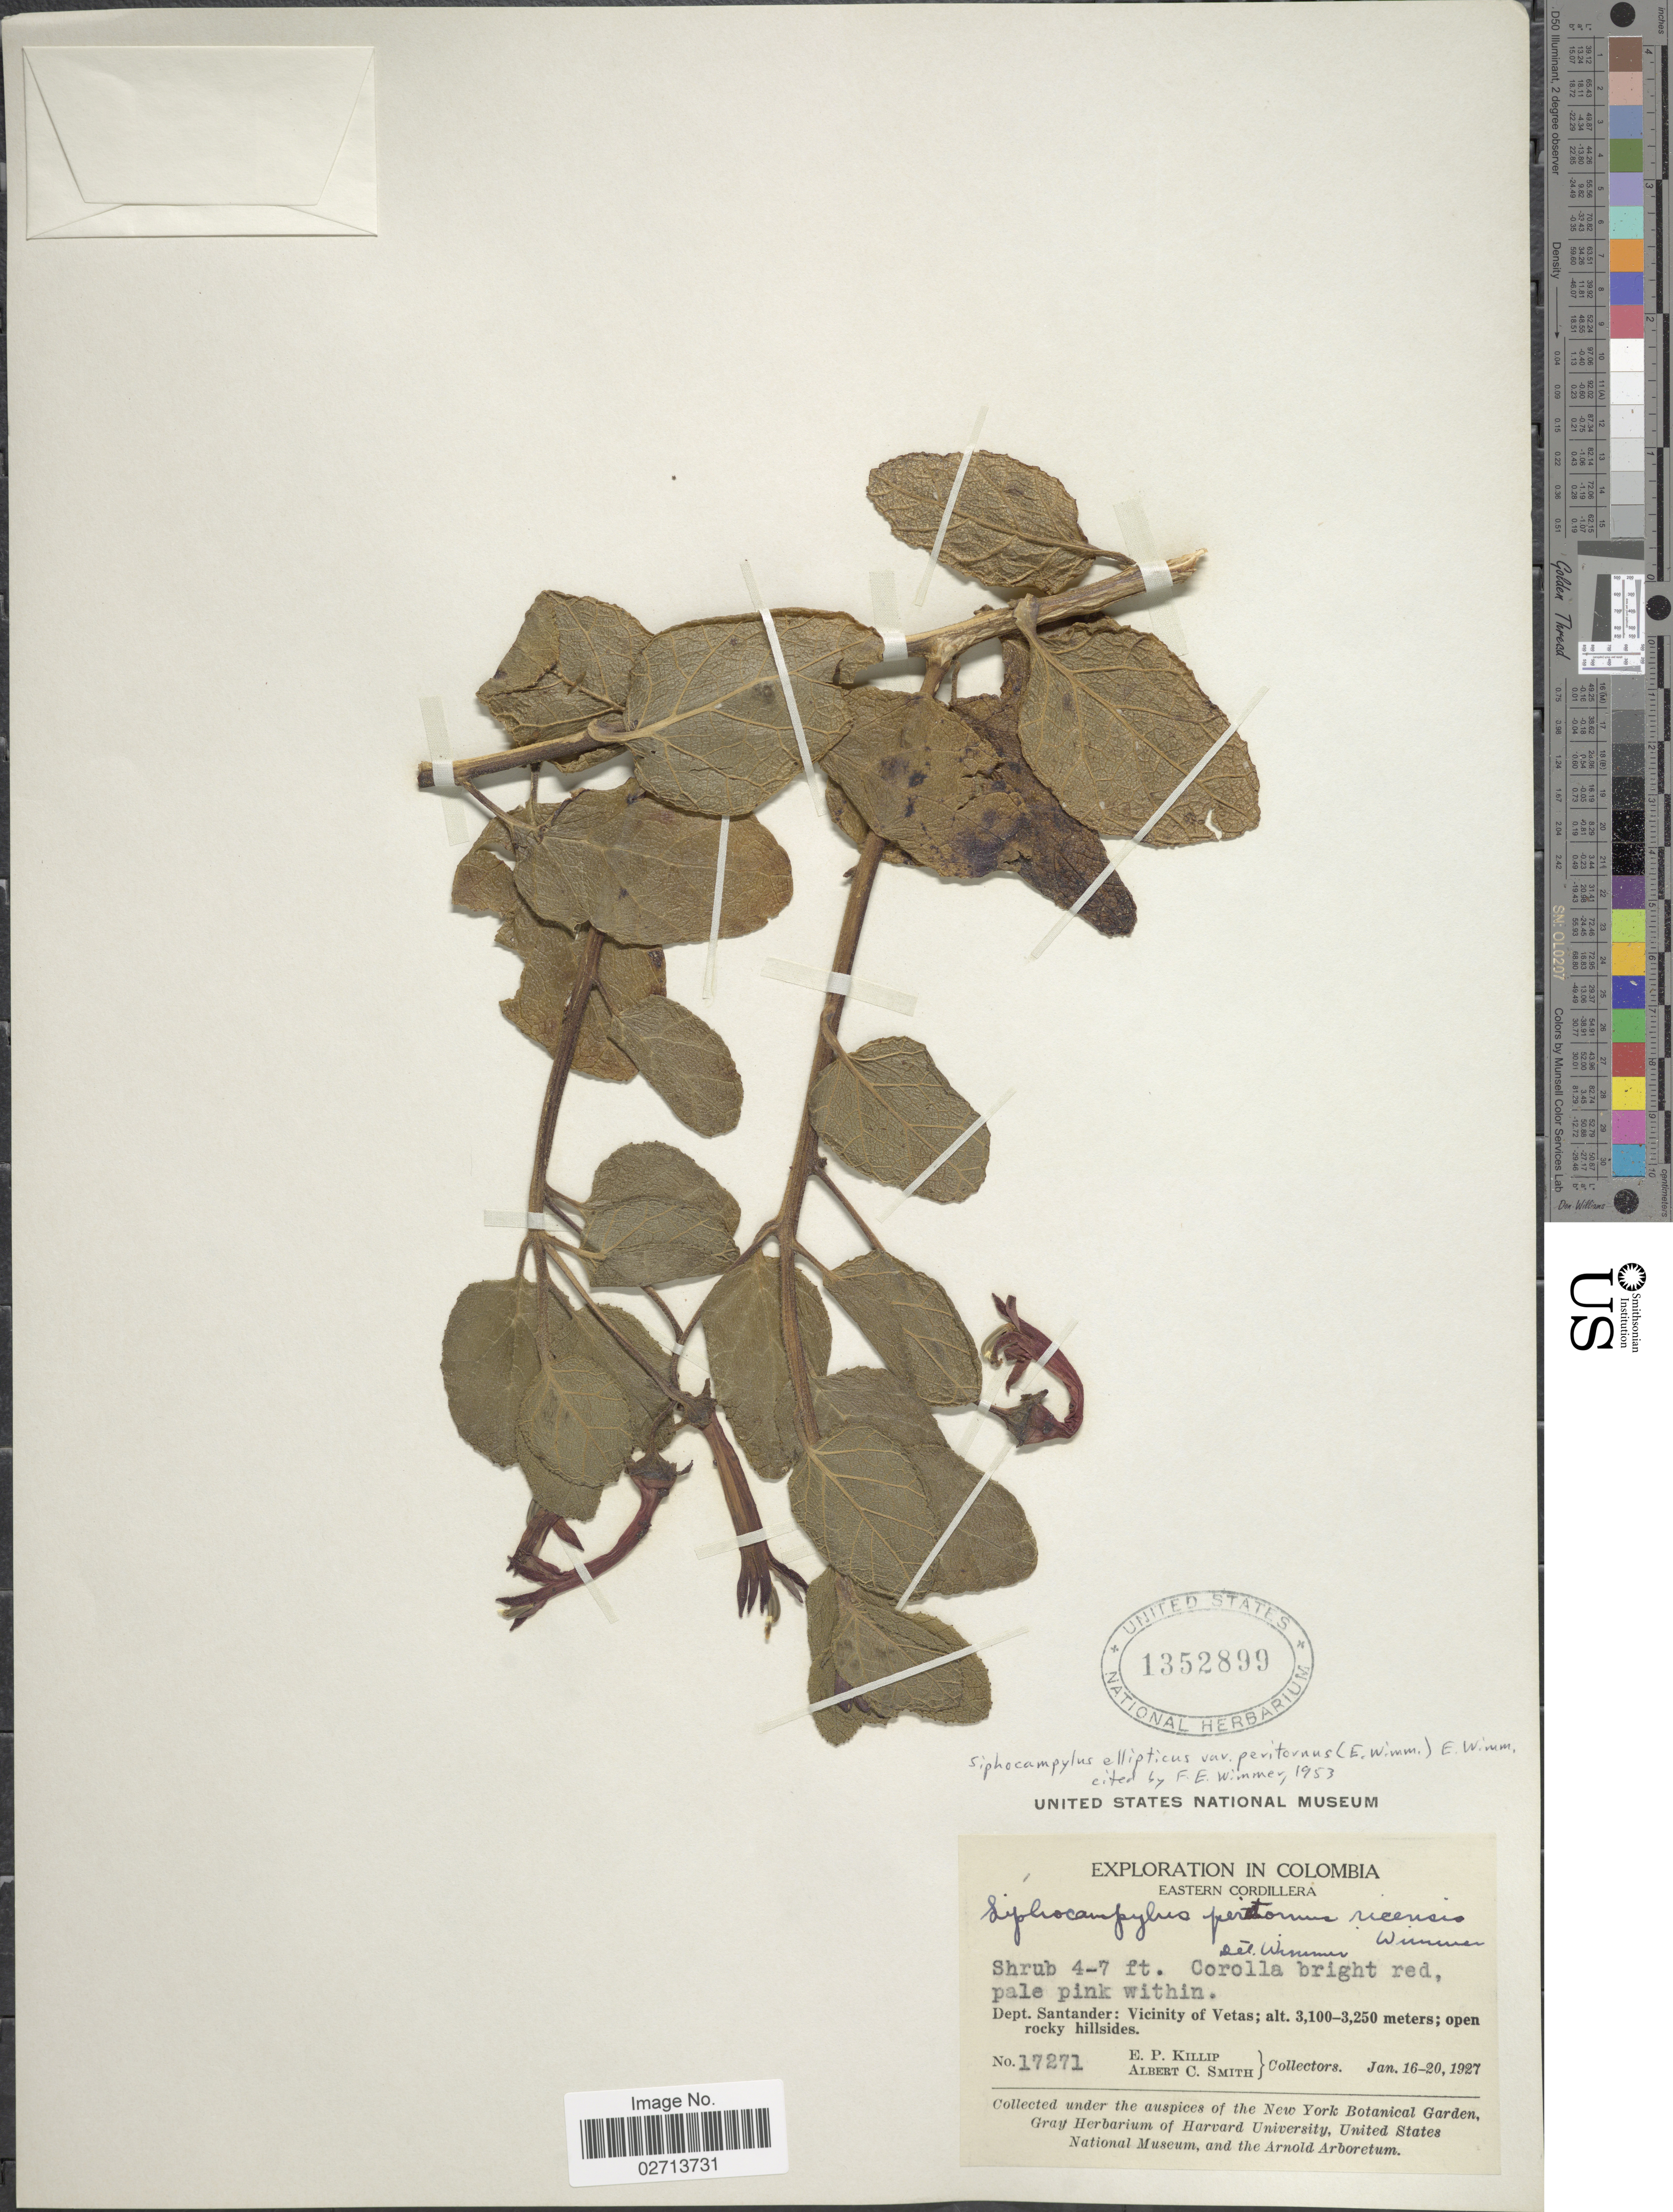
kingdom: Plantae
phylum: Tracheophyta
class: Magnoliopsida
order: Asterales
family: Campanulaceae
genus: Siphocampylus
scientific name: Siphocampylus ellipticus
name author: (Willd. ex Schult.) Vatke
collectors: E. P. Killip & A. C. Smith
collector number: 17271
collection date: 1927-01-16/1927-01-20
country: Colombia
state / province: Santander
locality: Eastern Cordillera, Dept. Santander: Vicinity of Vetas; open rocky hillsides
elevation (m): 3100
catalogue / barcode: US 1352899